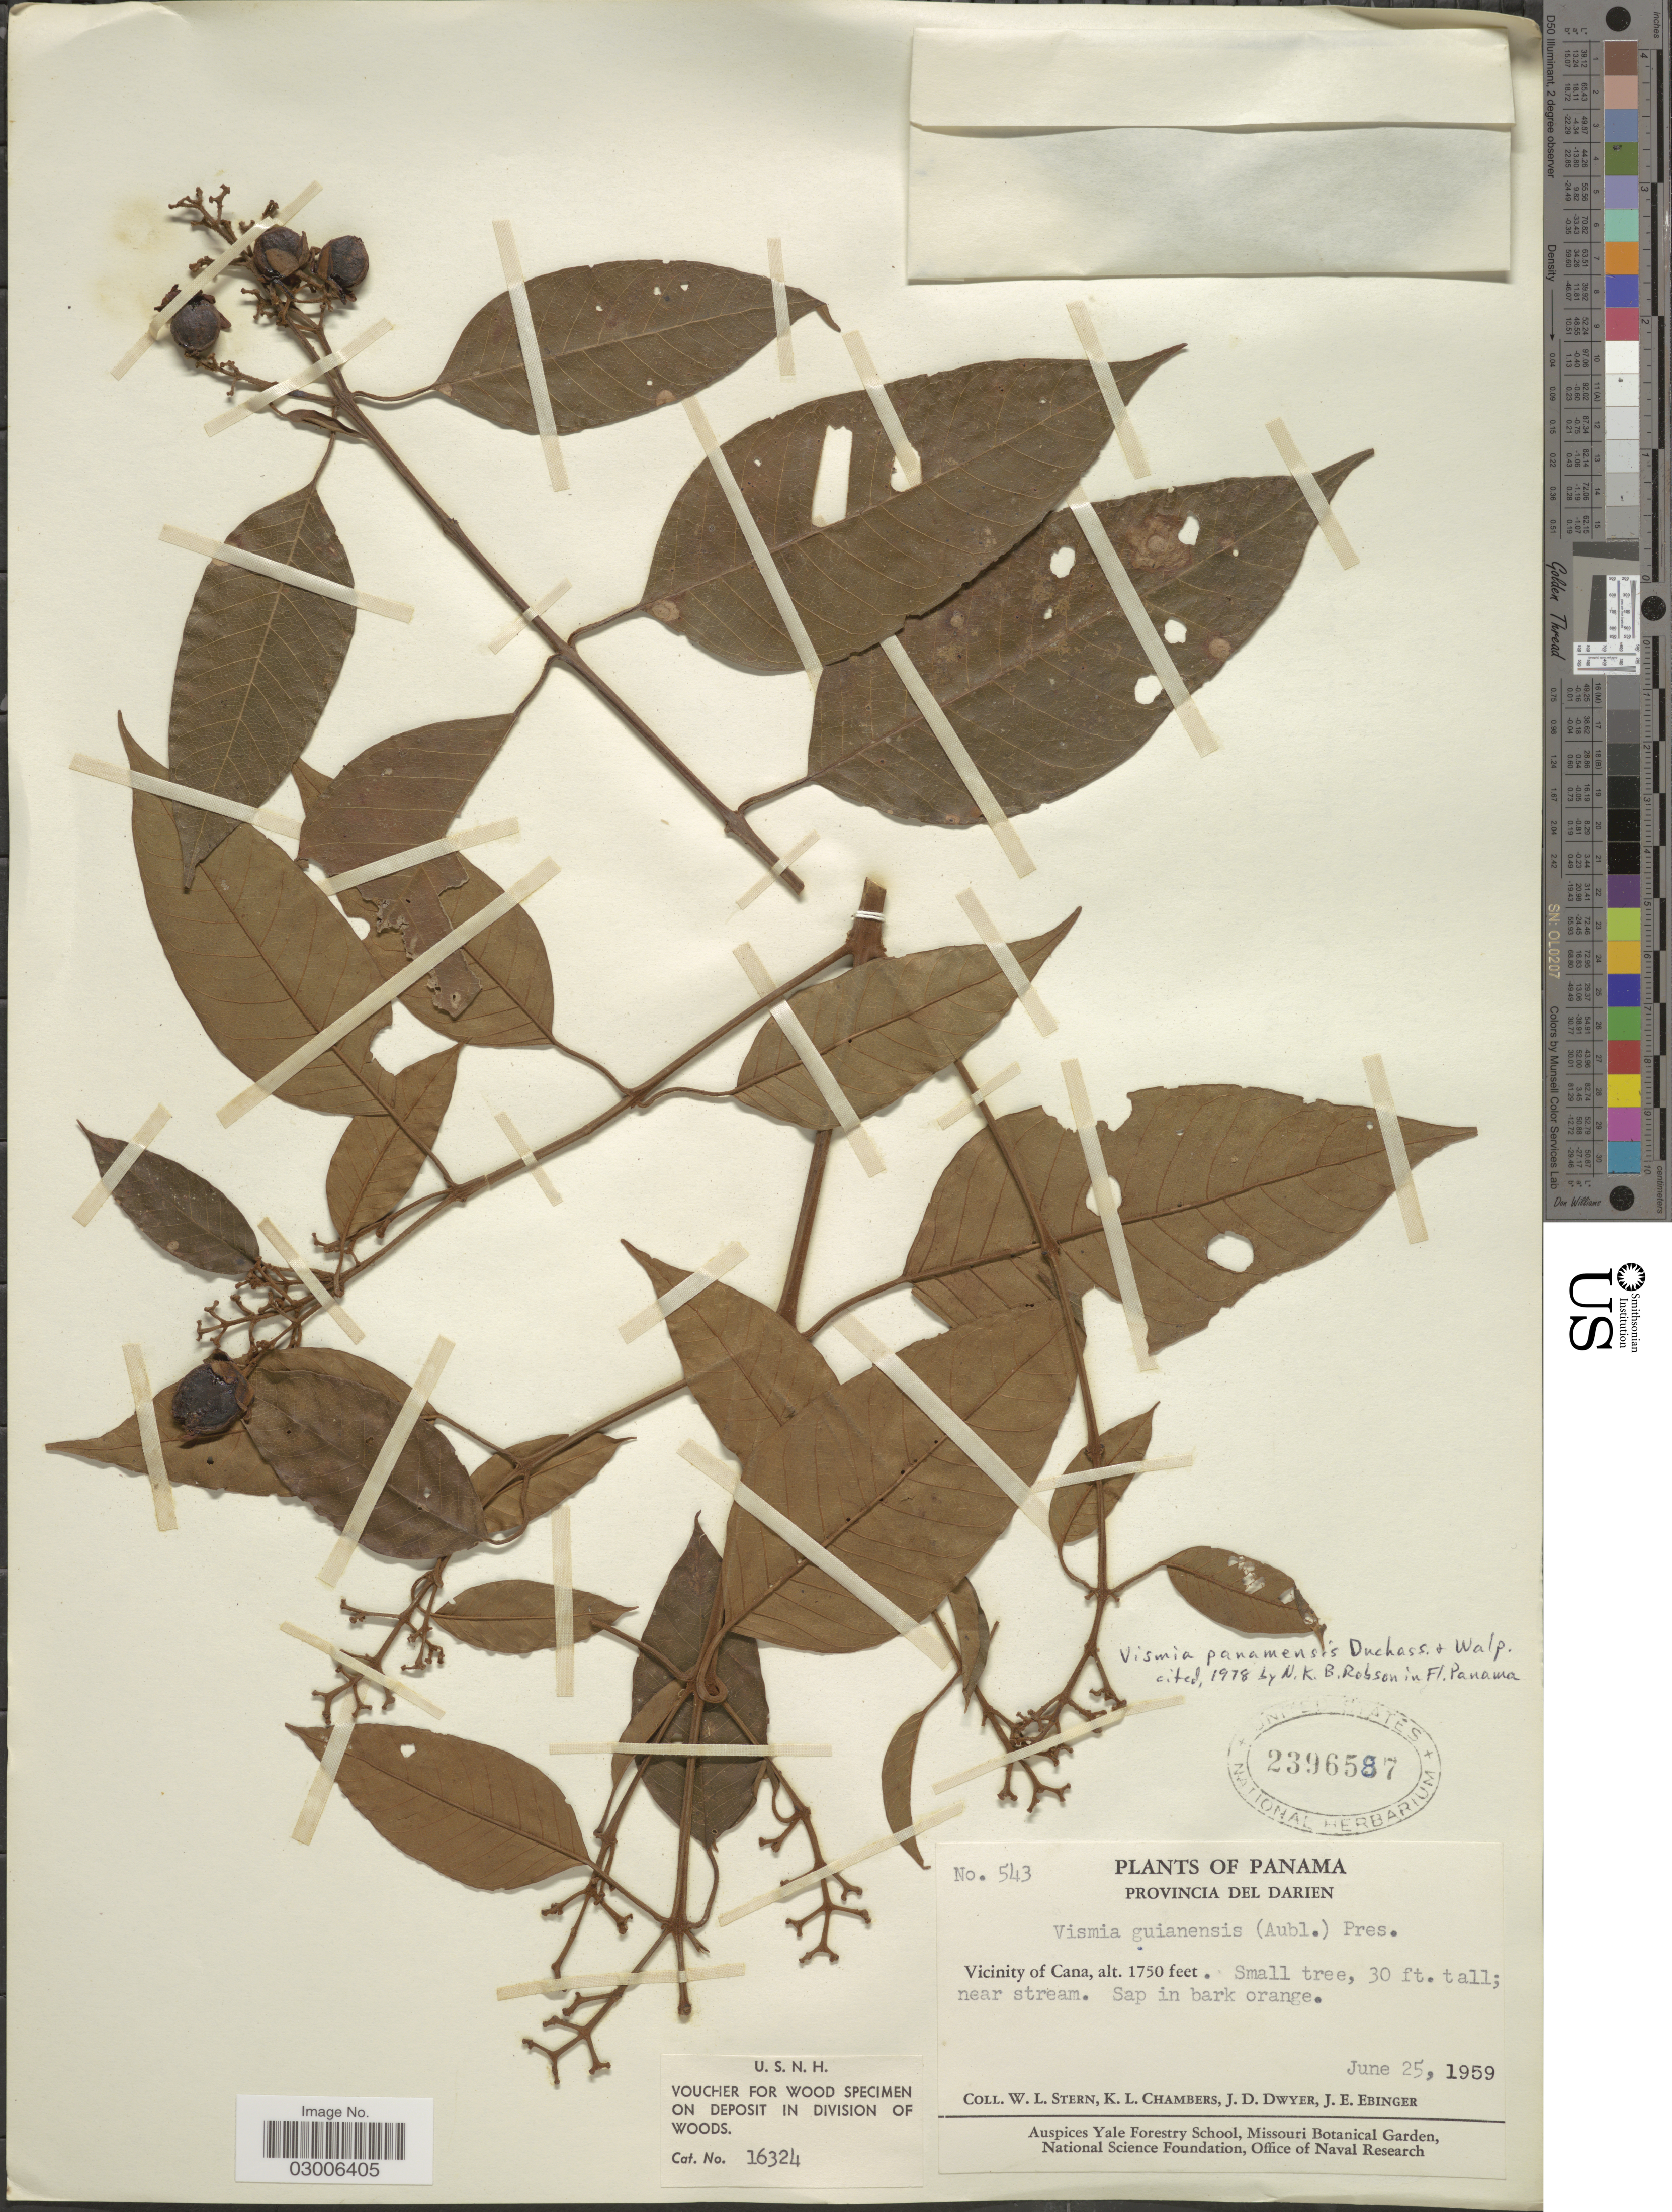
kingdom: Plantae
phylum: Tracheophyta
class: Magnoliopsida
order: Malpighiales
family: Hypericaceae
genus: Vismia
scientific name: Vismia panamensis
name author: Duchass. & Walp.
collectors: W. L. Stern, K. Chambers, J. D. Dwyer & J. Ebinger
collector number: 543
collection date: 1959-06-25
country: Panama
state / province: Darién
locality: Vicinity of Cana.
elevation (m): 533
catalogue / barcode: US 2396587